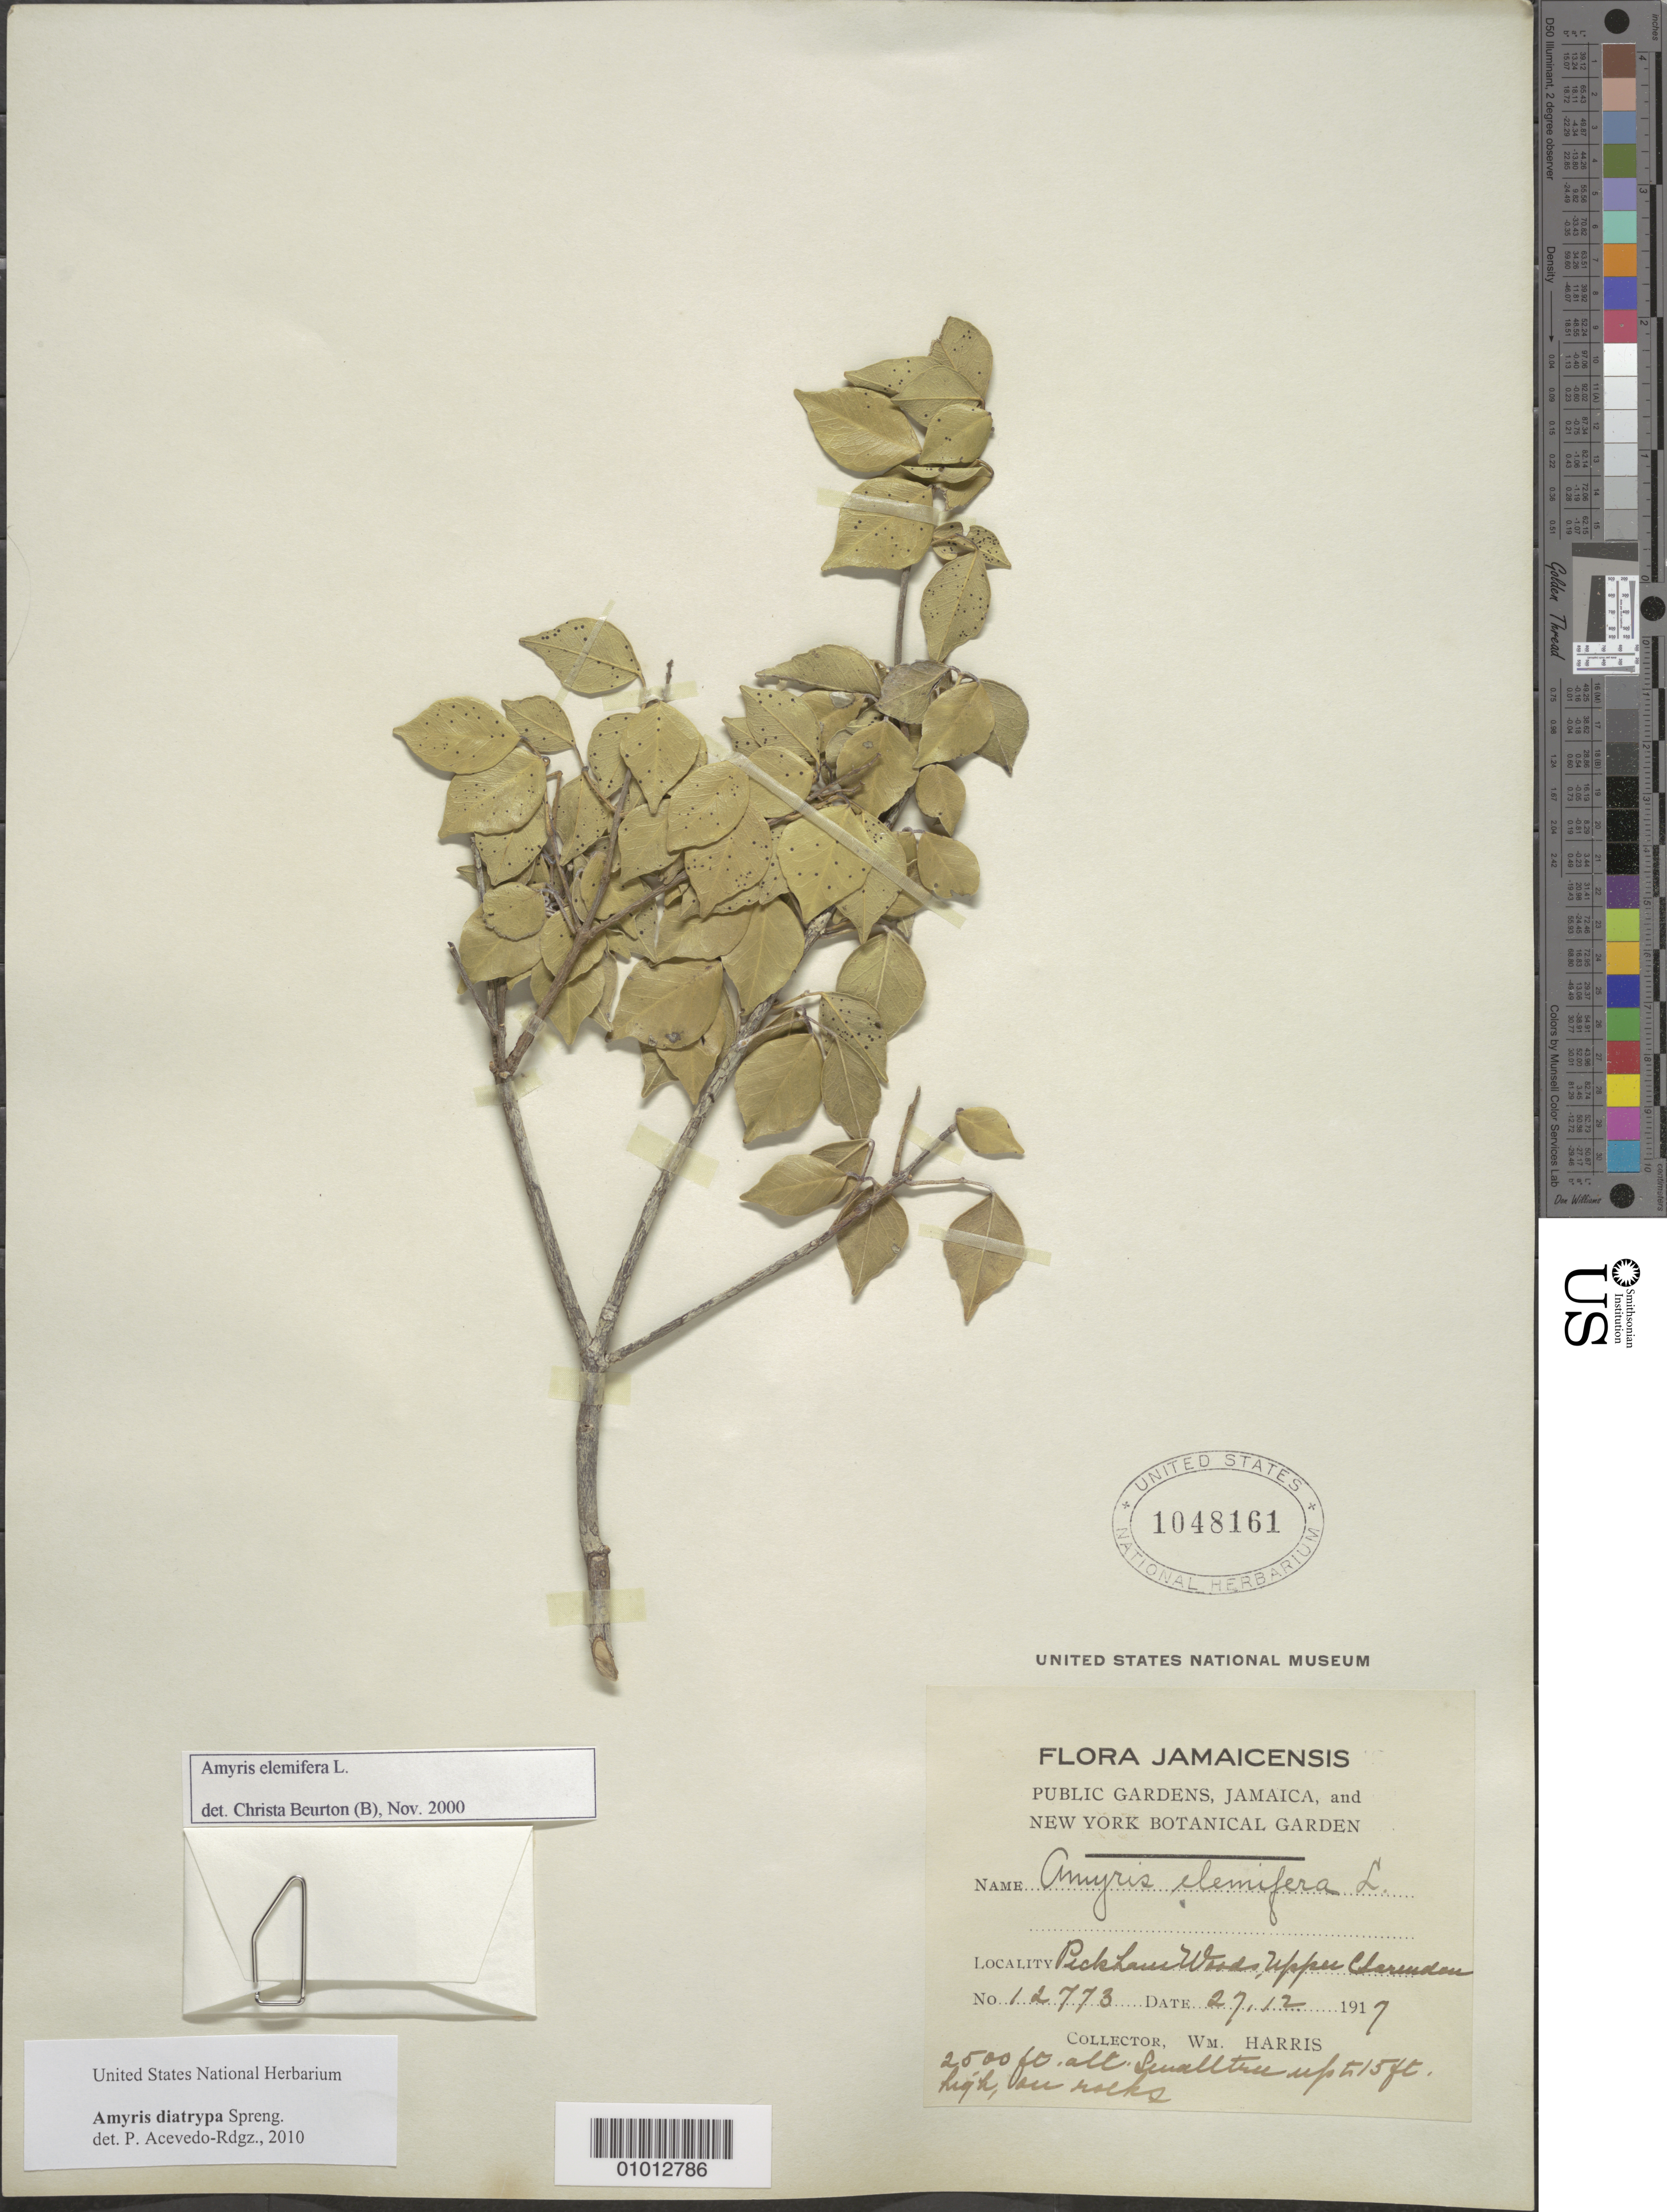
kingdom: Plantae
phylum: Tracheophyta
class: Magnoliopsida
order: Sapindales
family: Rutaceae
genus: Amyris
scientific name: Amyris diatrypa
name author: Spreng.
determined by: Acevedo-Rodríguez, P., (BOT), Smithsonian Institution - National Museum of Natural History (UNITED STATES)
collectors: W. Harris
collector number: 12773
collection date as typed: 27 Dec 1917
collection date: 1917-12-27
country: Jamaica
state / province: Clarendon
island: Jamaica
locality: Peckham Woods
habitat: On rocks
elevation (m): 762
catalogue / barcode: US 1048161